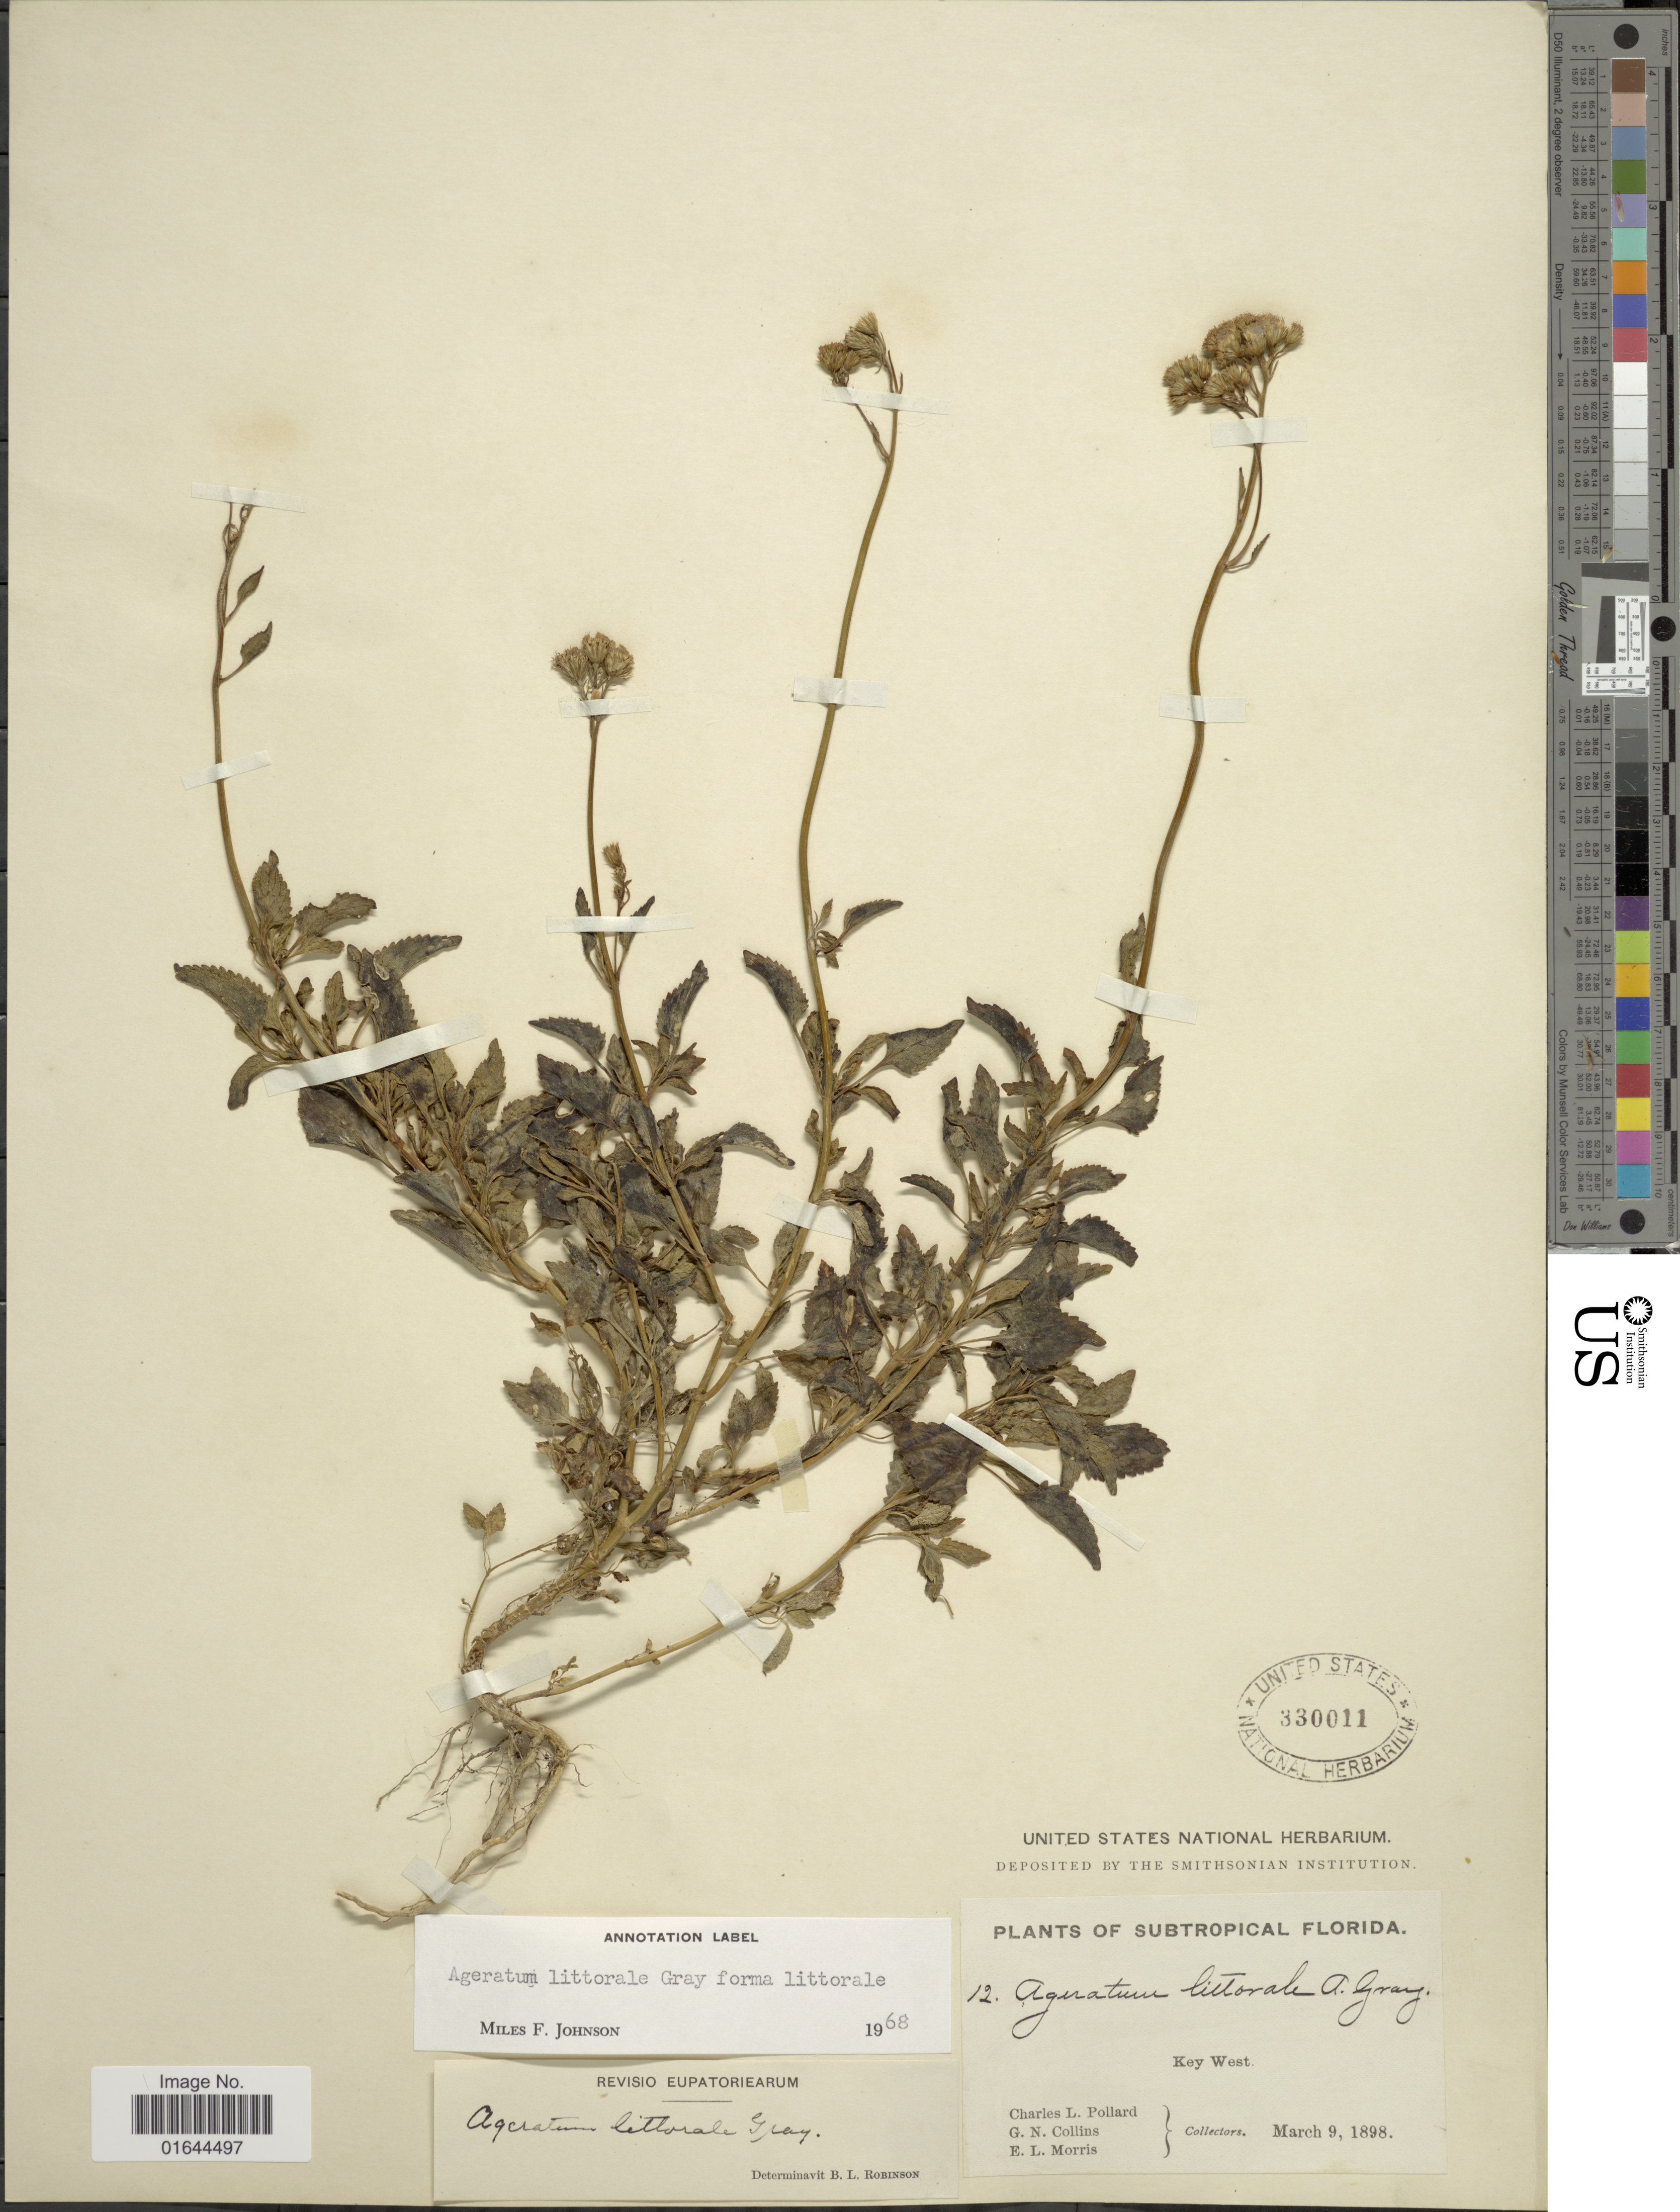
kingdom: Plantae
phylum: Tracheophyta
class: Magnoliopsida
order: Asterales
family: Asteraceae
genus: Ageratum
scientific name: Ageratum littorale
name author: A. Gray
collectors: C. L. Pollard, G. Collins & E. Morris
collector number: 12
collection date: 1898-03-09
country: United States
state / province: Florida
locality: Subtropical Tropical, Key West.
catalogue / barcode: US 330011